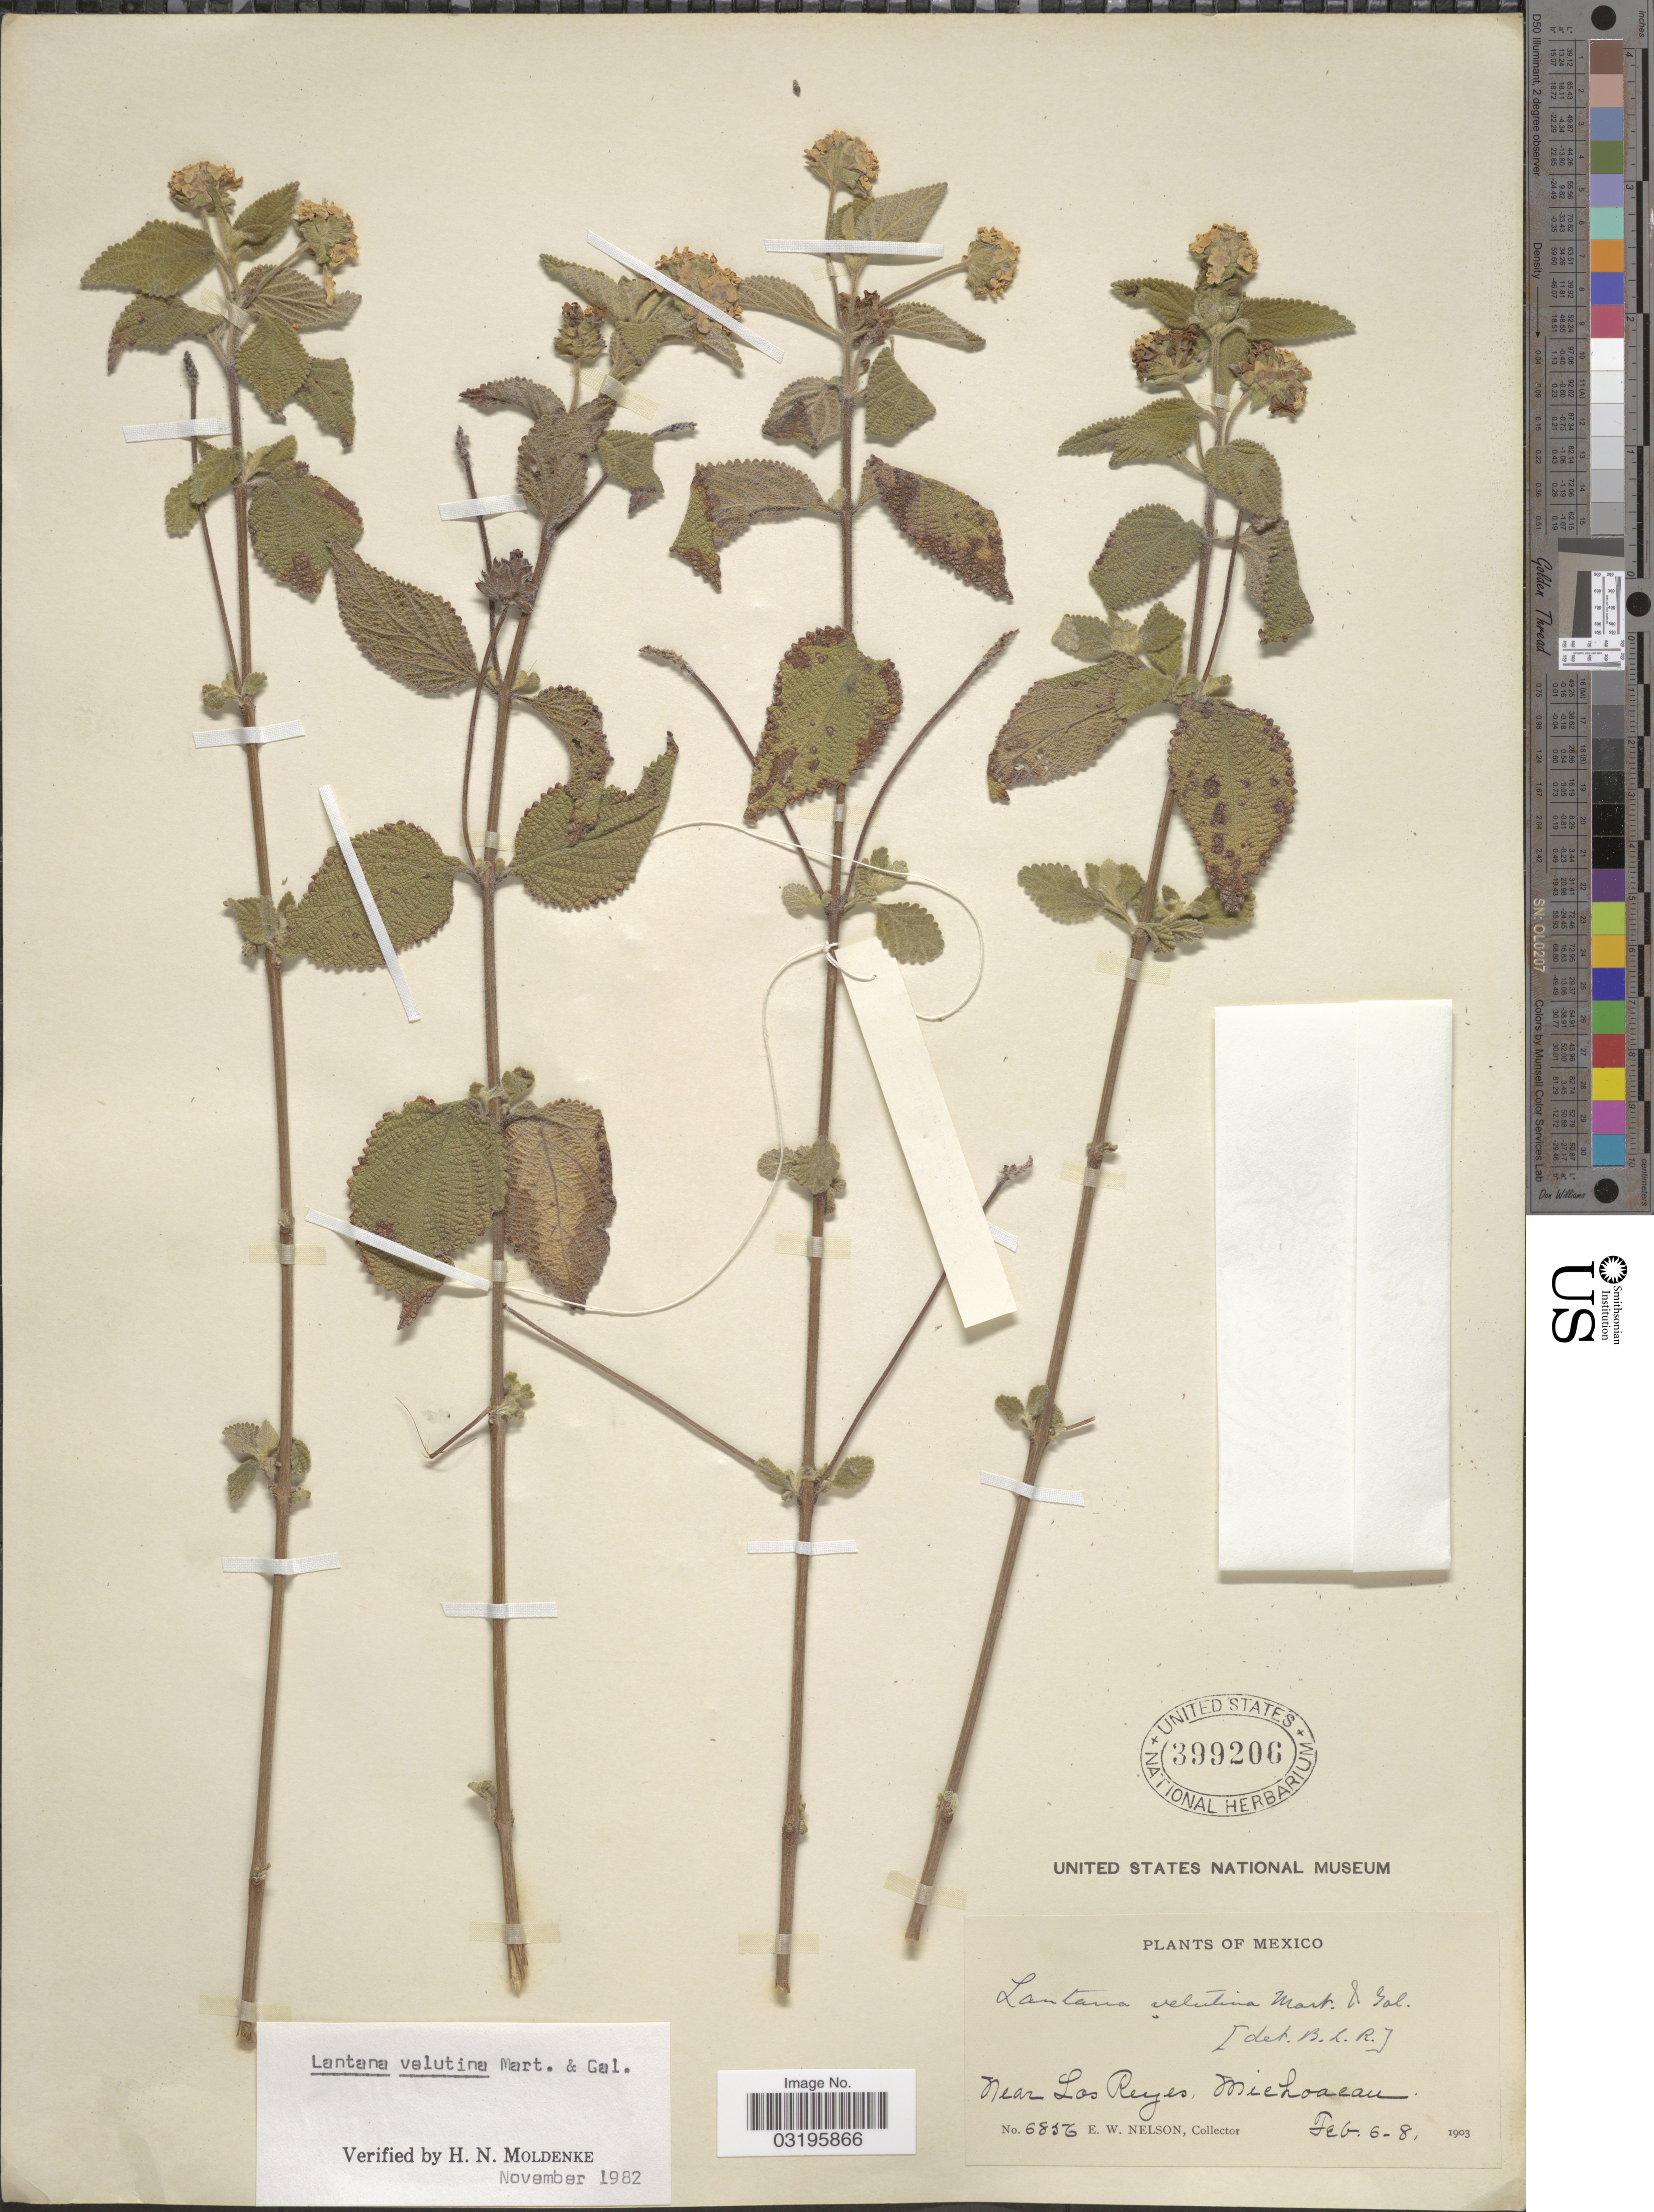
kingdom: Plantae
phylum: Tracheophyta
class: Magnoliopsida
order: Lamiales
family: Verbenaceae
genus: Lantana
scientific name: Lantana velutina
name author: M. Martens & Galeotti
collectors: E. W. Nelson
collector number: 6856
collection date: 1903-02-06/1903-02-08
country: Mexico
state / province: Michoacán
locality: Near Los Reyes.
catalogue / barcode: US 399206